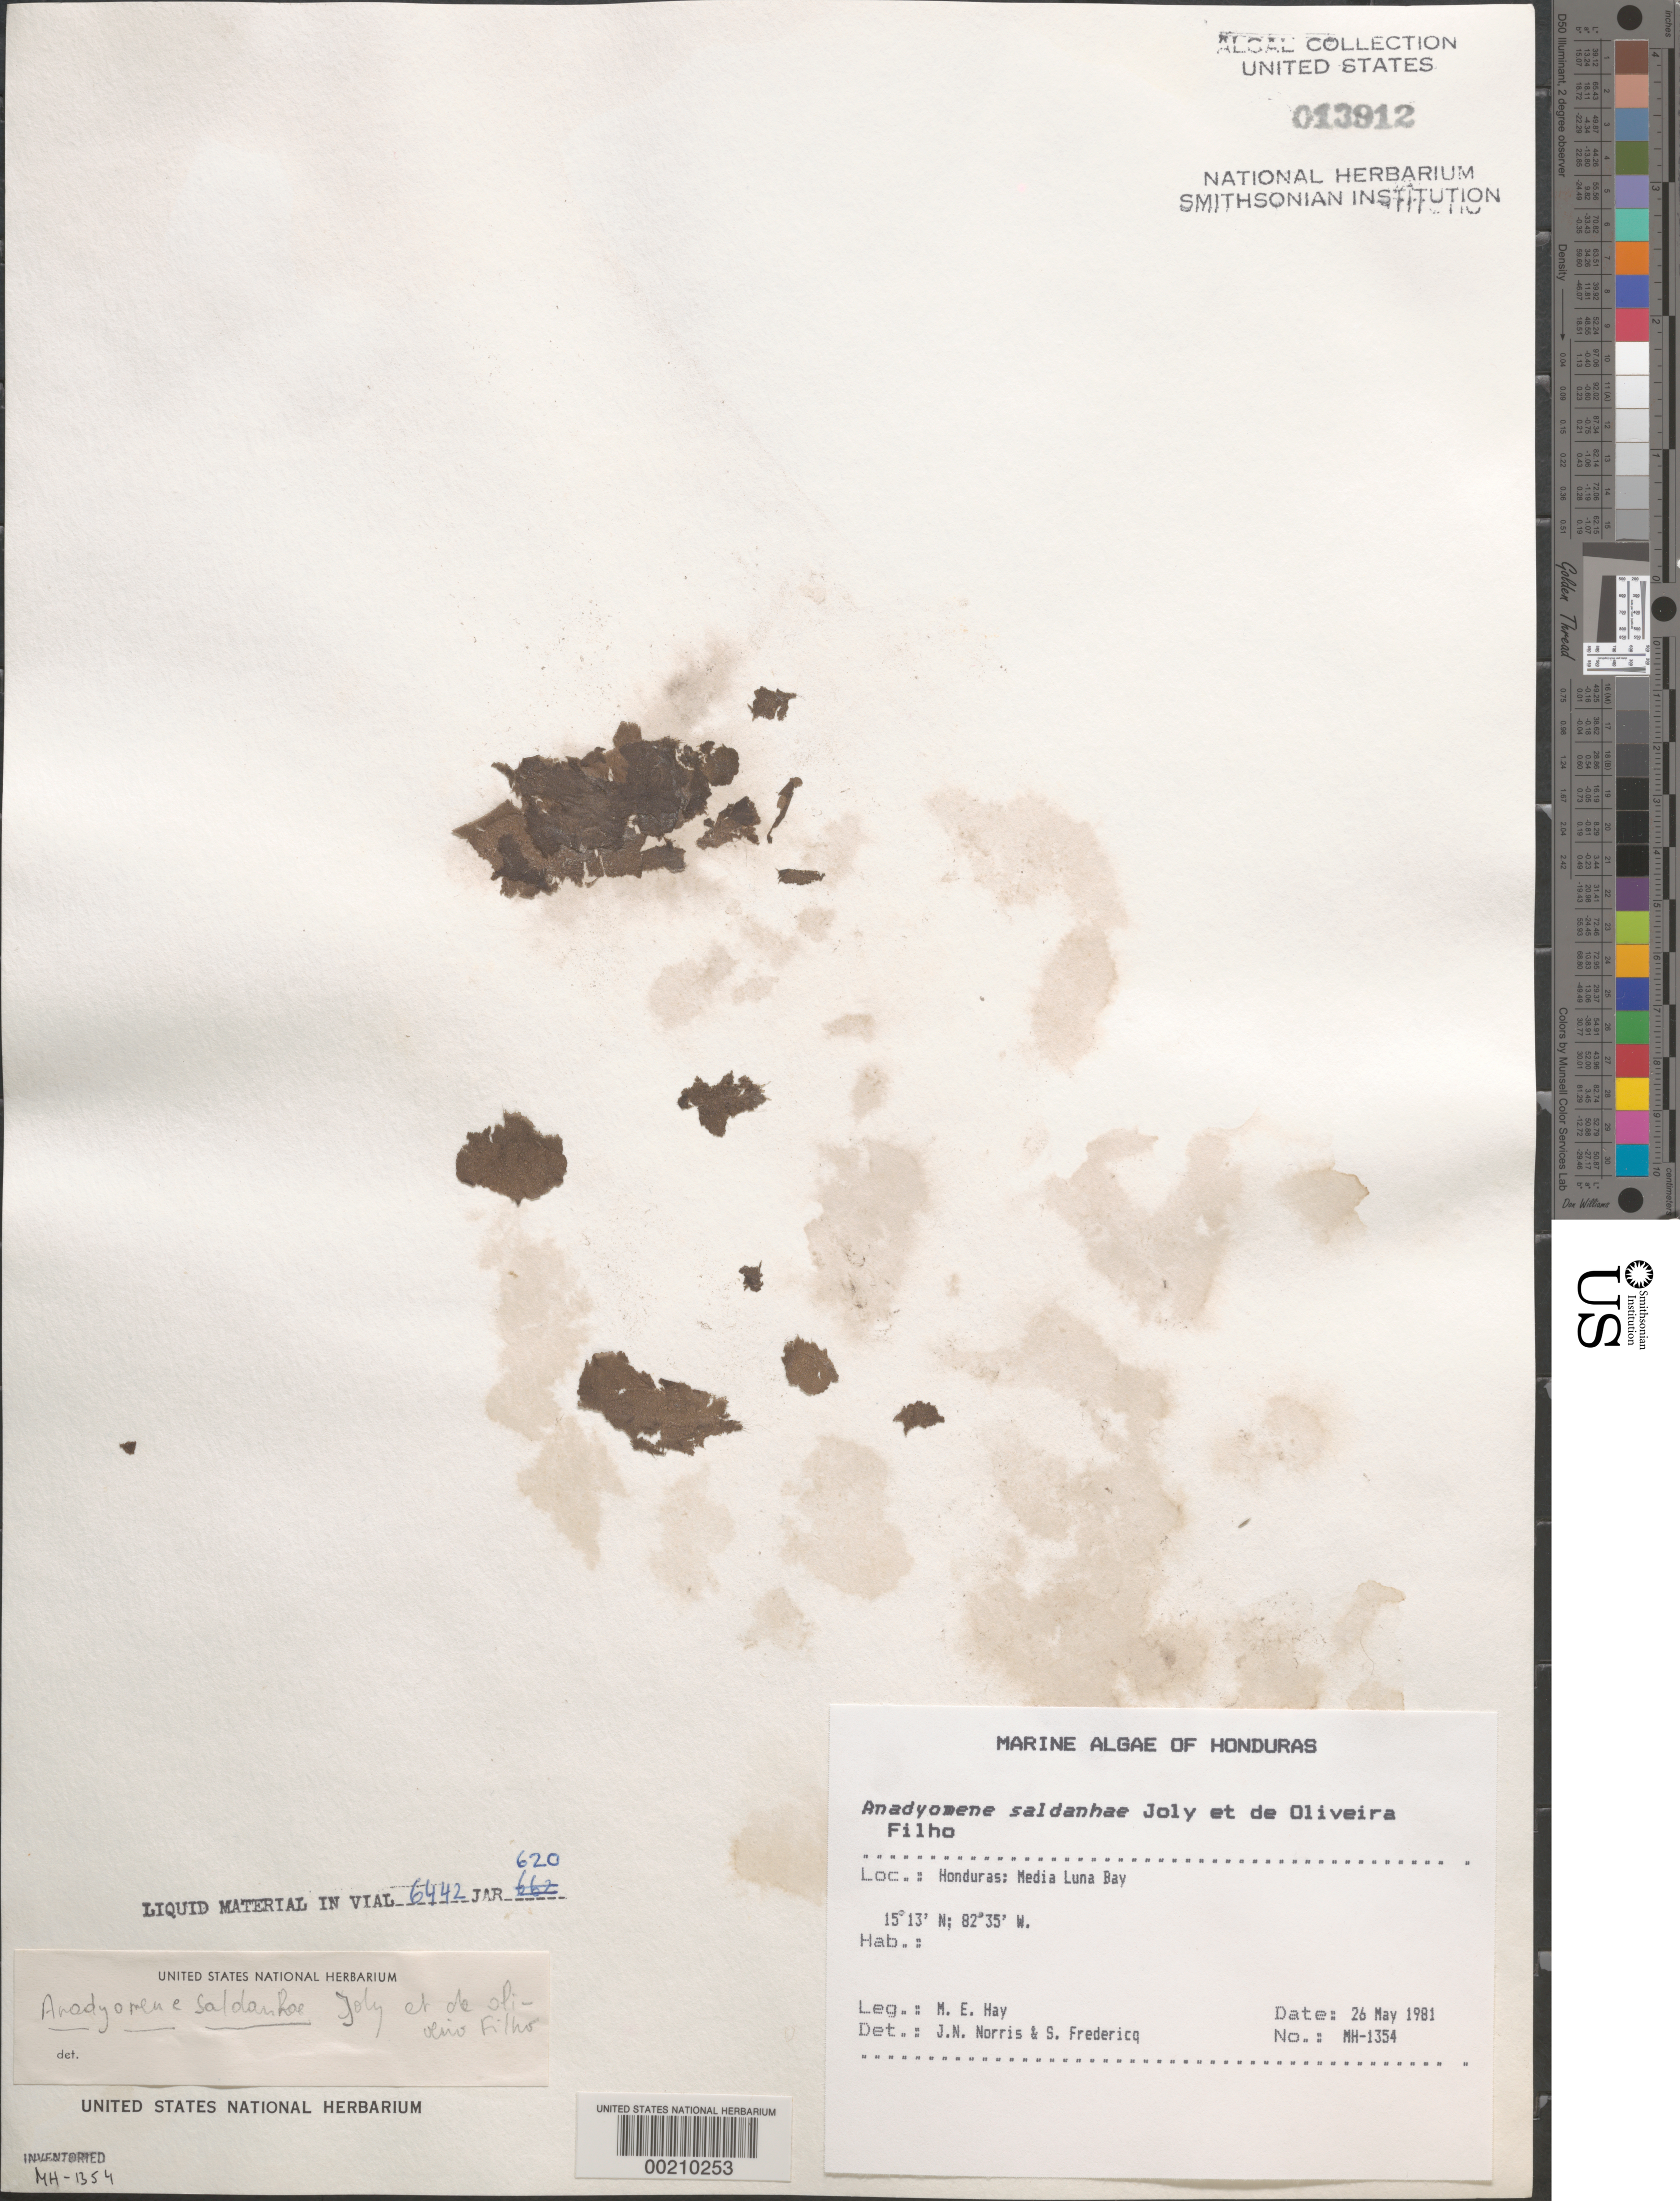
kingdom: Plantae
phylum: Chlorophyta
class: Ulvophyceae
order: Cladophorales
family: Anadyomenaceae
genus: Anadyomene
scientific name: Anadyomene saldanhae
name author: A.B. Joly & E.C. Oliveira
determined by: Norris, J. N.; Fredericq, S.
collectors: M. E. Hay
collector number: MEH-1354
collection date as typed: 26 May 1981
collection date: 1981-05-26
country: Honduras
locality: Media luna bay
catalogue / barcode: US 13912